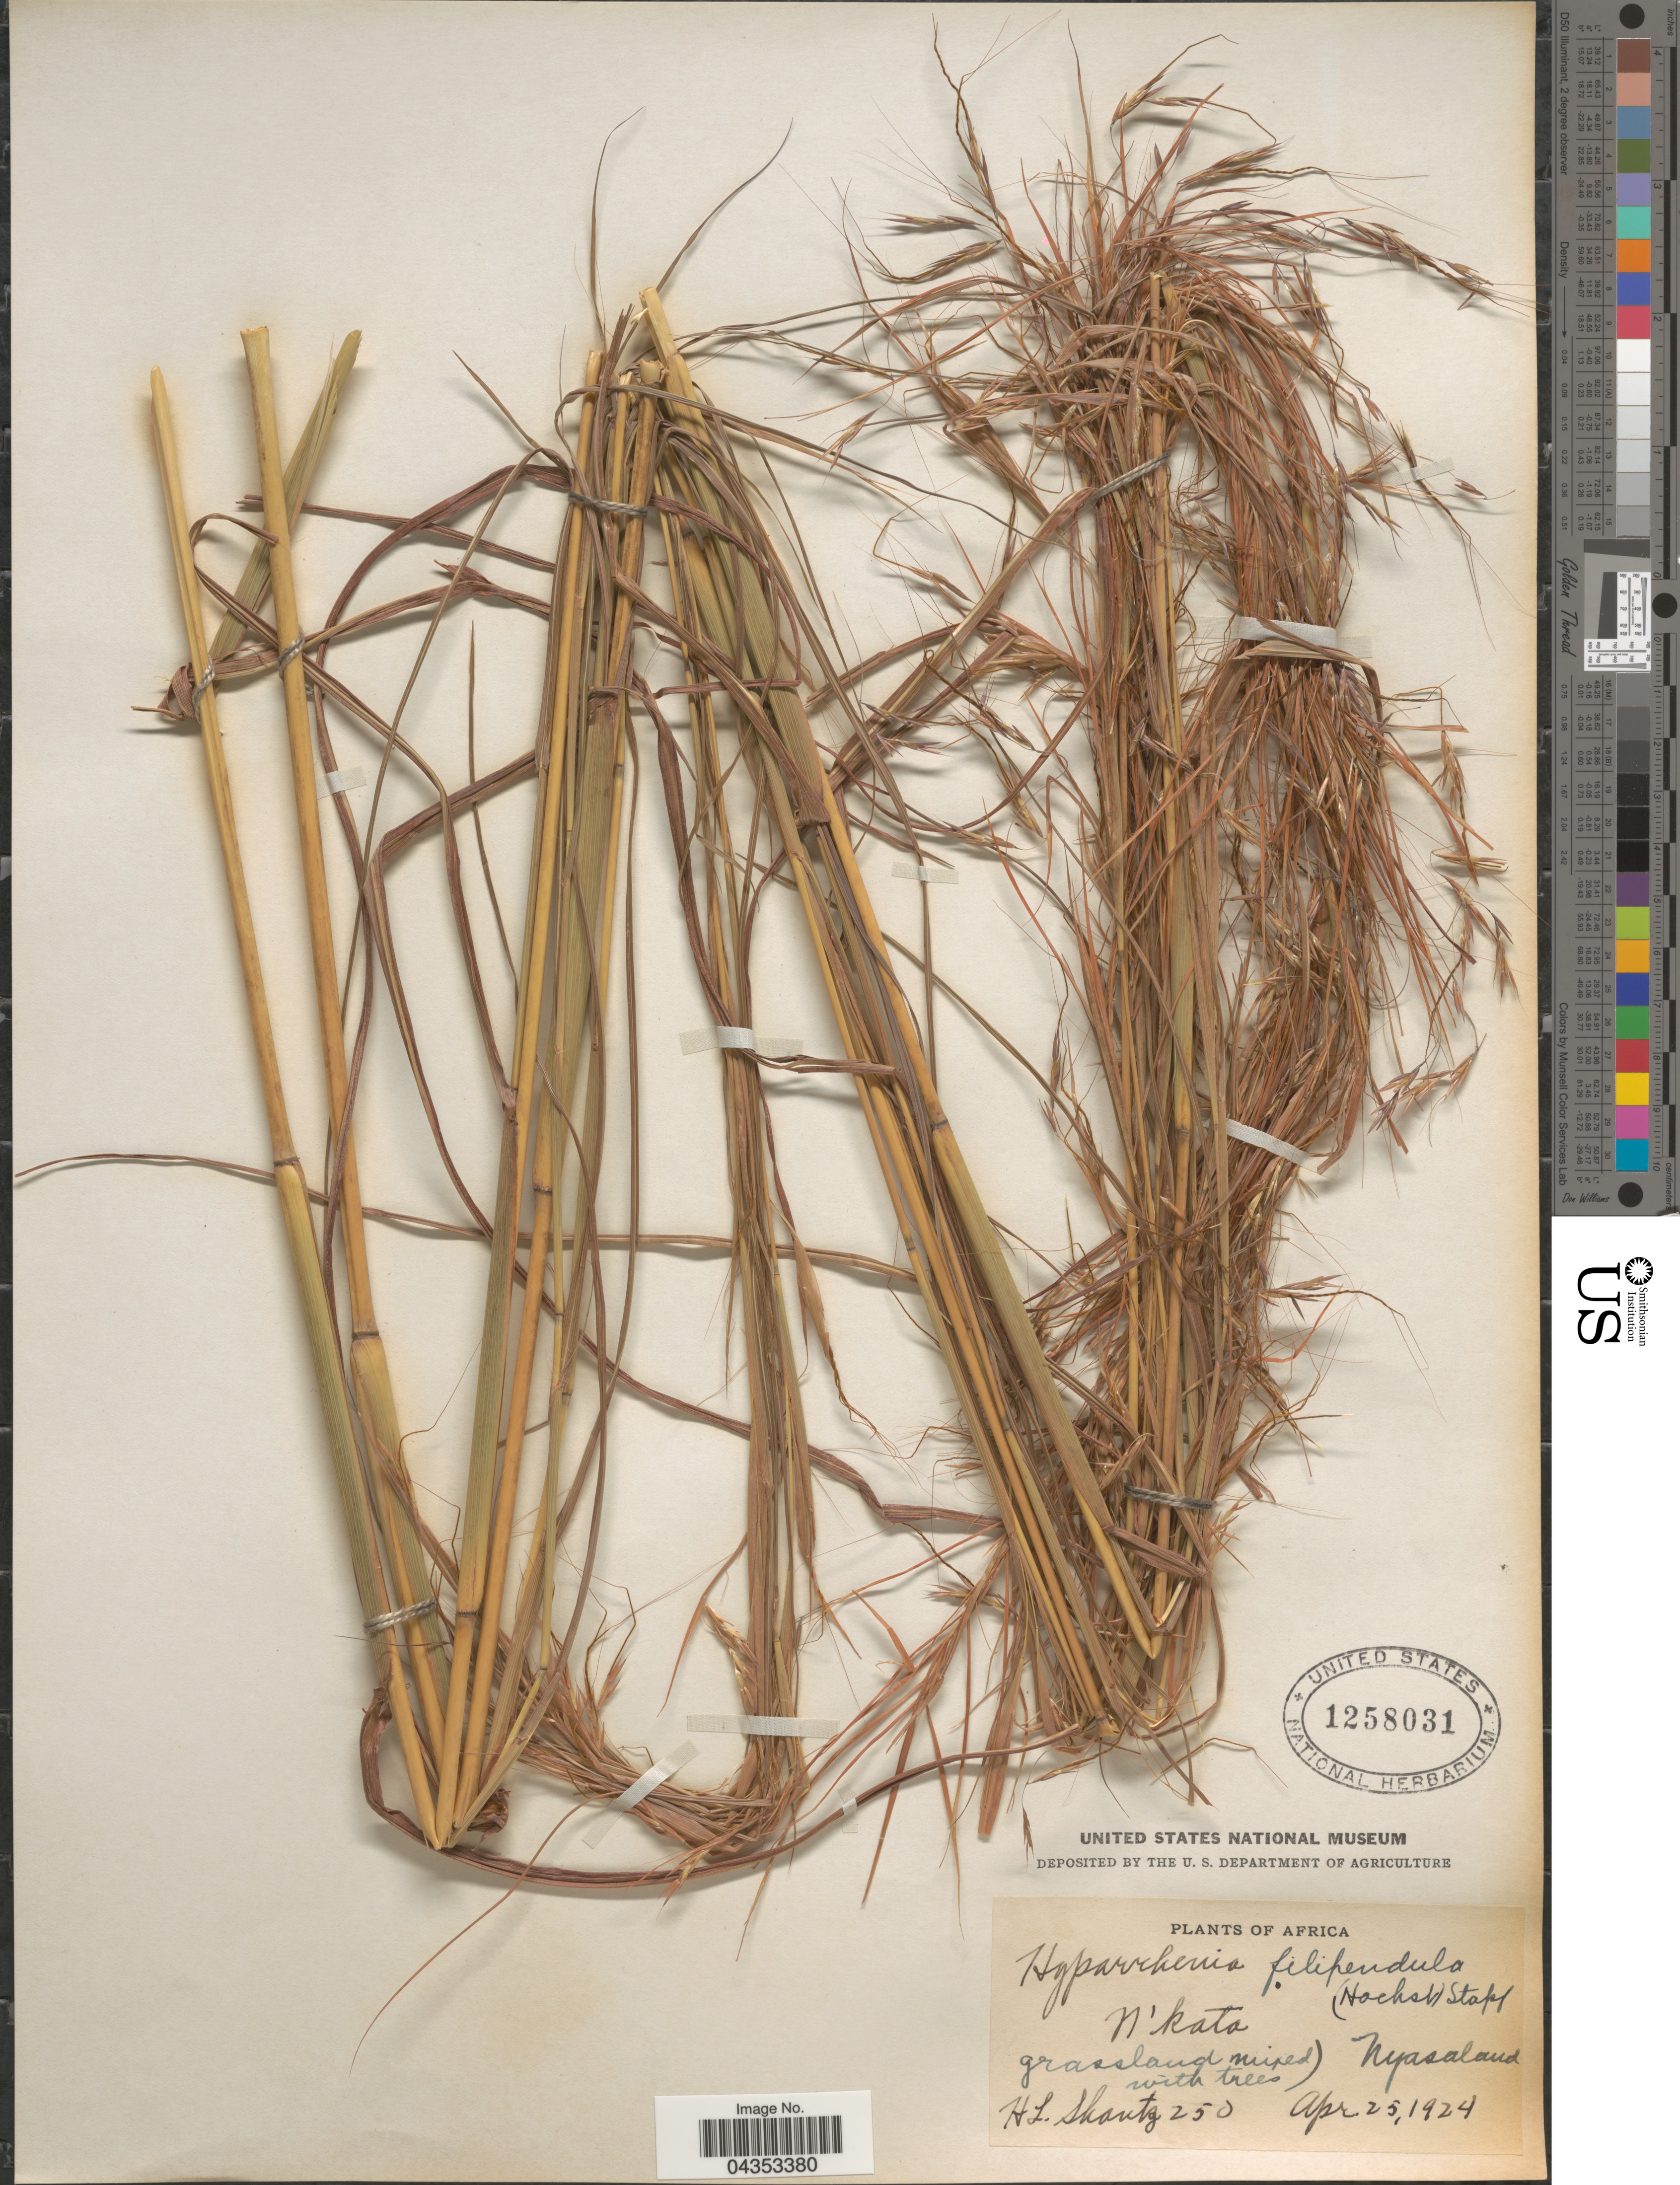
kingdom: Plantae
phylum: Tracheophyta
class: Liliopsida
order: Poales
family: Poaceae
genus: Hyparrhenia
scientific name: Hyparrhenia filipendula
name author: (Hochr.) Stapf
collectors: H. Shantz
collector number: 250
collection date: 1924-04-25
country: Malawi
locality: N'kata. Nyasaland.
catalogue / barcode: US 1258031